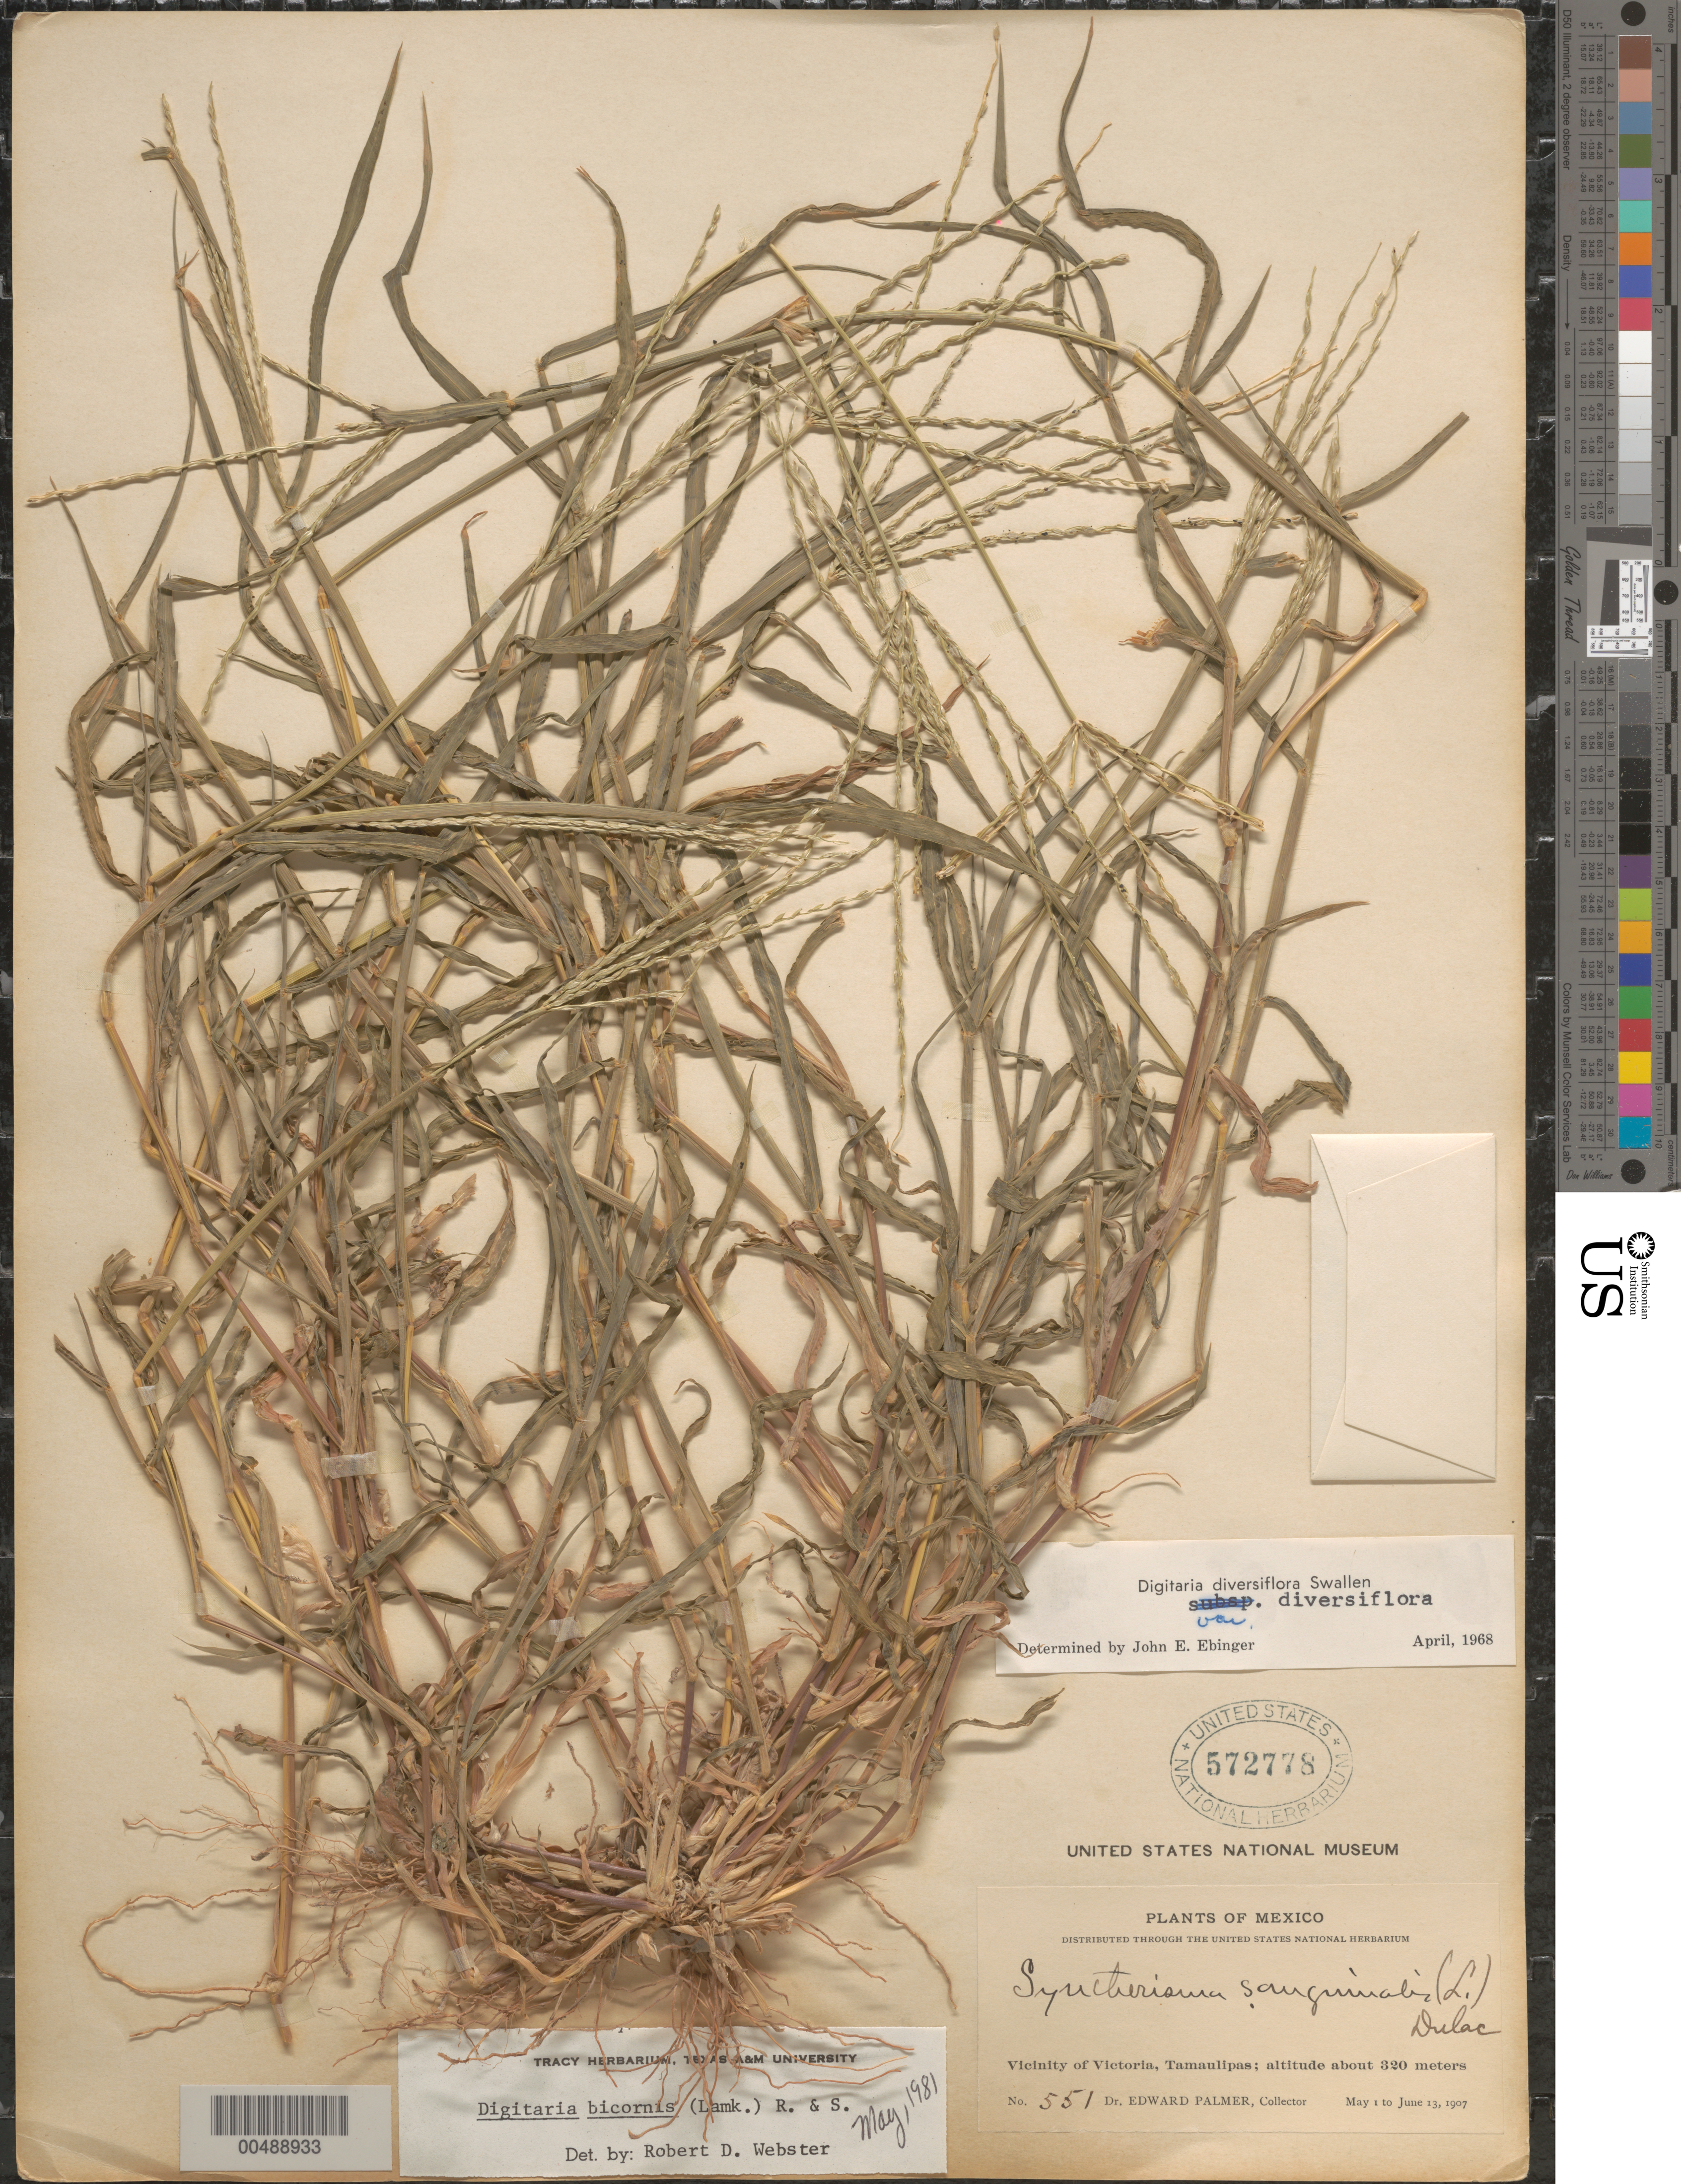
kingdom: Plantae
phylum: Tracheophyta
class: Liliopsida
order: Poales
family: Poaceae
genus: Digitaria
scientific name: Digitaria bicornis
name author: (Lam.) Roem. & Schult.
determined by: Webster, Robert D.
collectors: E. Palmer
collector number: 551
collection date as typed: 1 May 1907 to 13 Jun 1907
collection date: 1907-05-01/1907-06-13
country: Mexico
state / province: Tamaulipas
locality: Vicinity of Victoria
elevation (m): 320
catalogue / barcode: US 572778